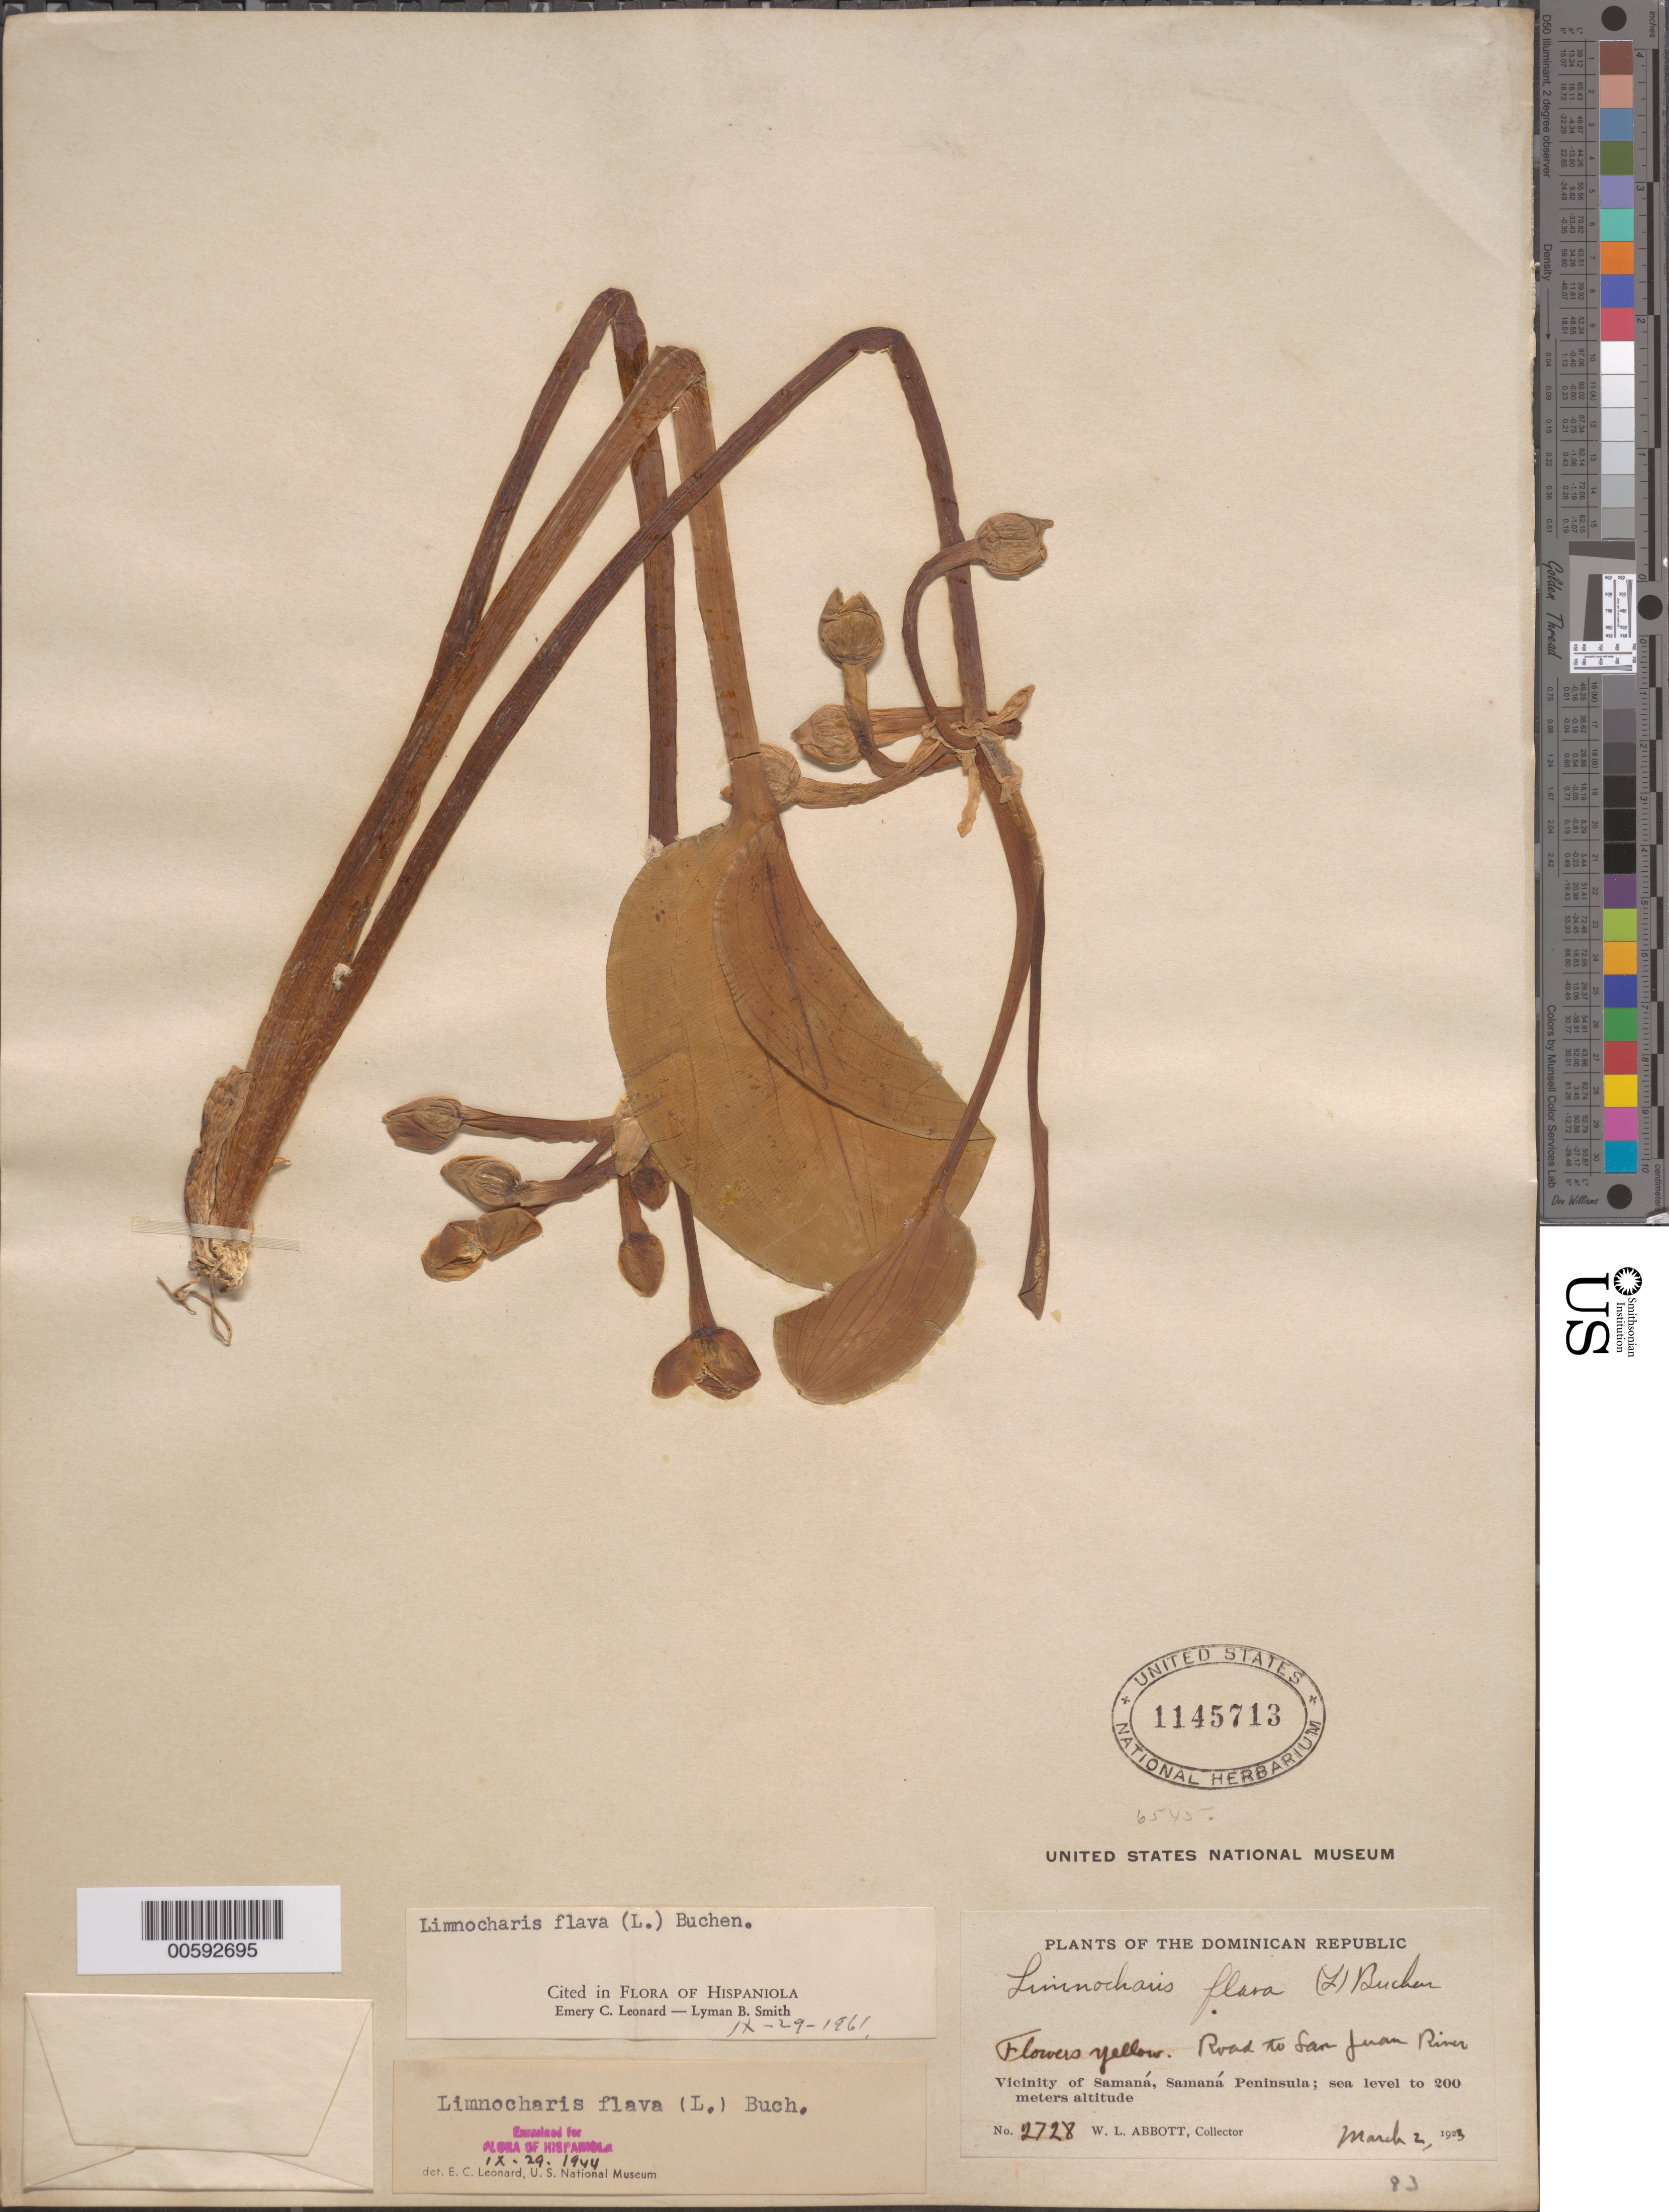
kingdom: Plantae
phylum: Tracheophyta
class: Liliopsida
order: Alismatales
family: Alismataceae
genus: Limnocharis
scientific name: Limnocharis flava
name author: (L.) Buchenau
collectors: W. L. Abbott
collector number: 2728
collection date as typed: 02 Mar 1925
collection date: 1925-03-02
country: Dominican Republic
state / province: Samaná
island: Hispaniola Island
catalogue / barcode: US 1145713